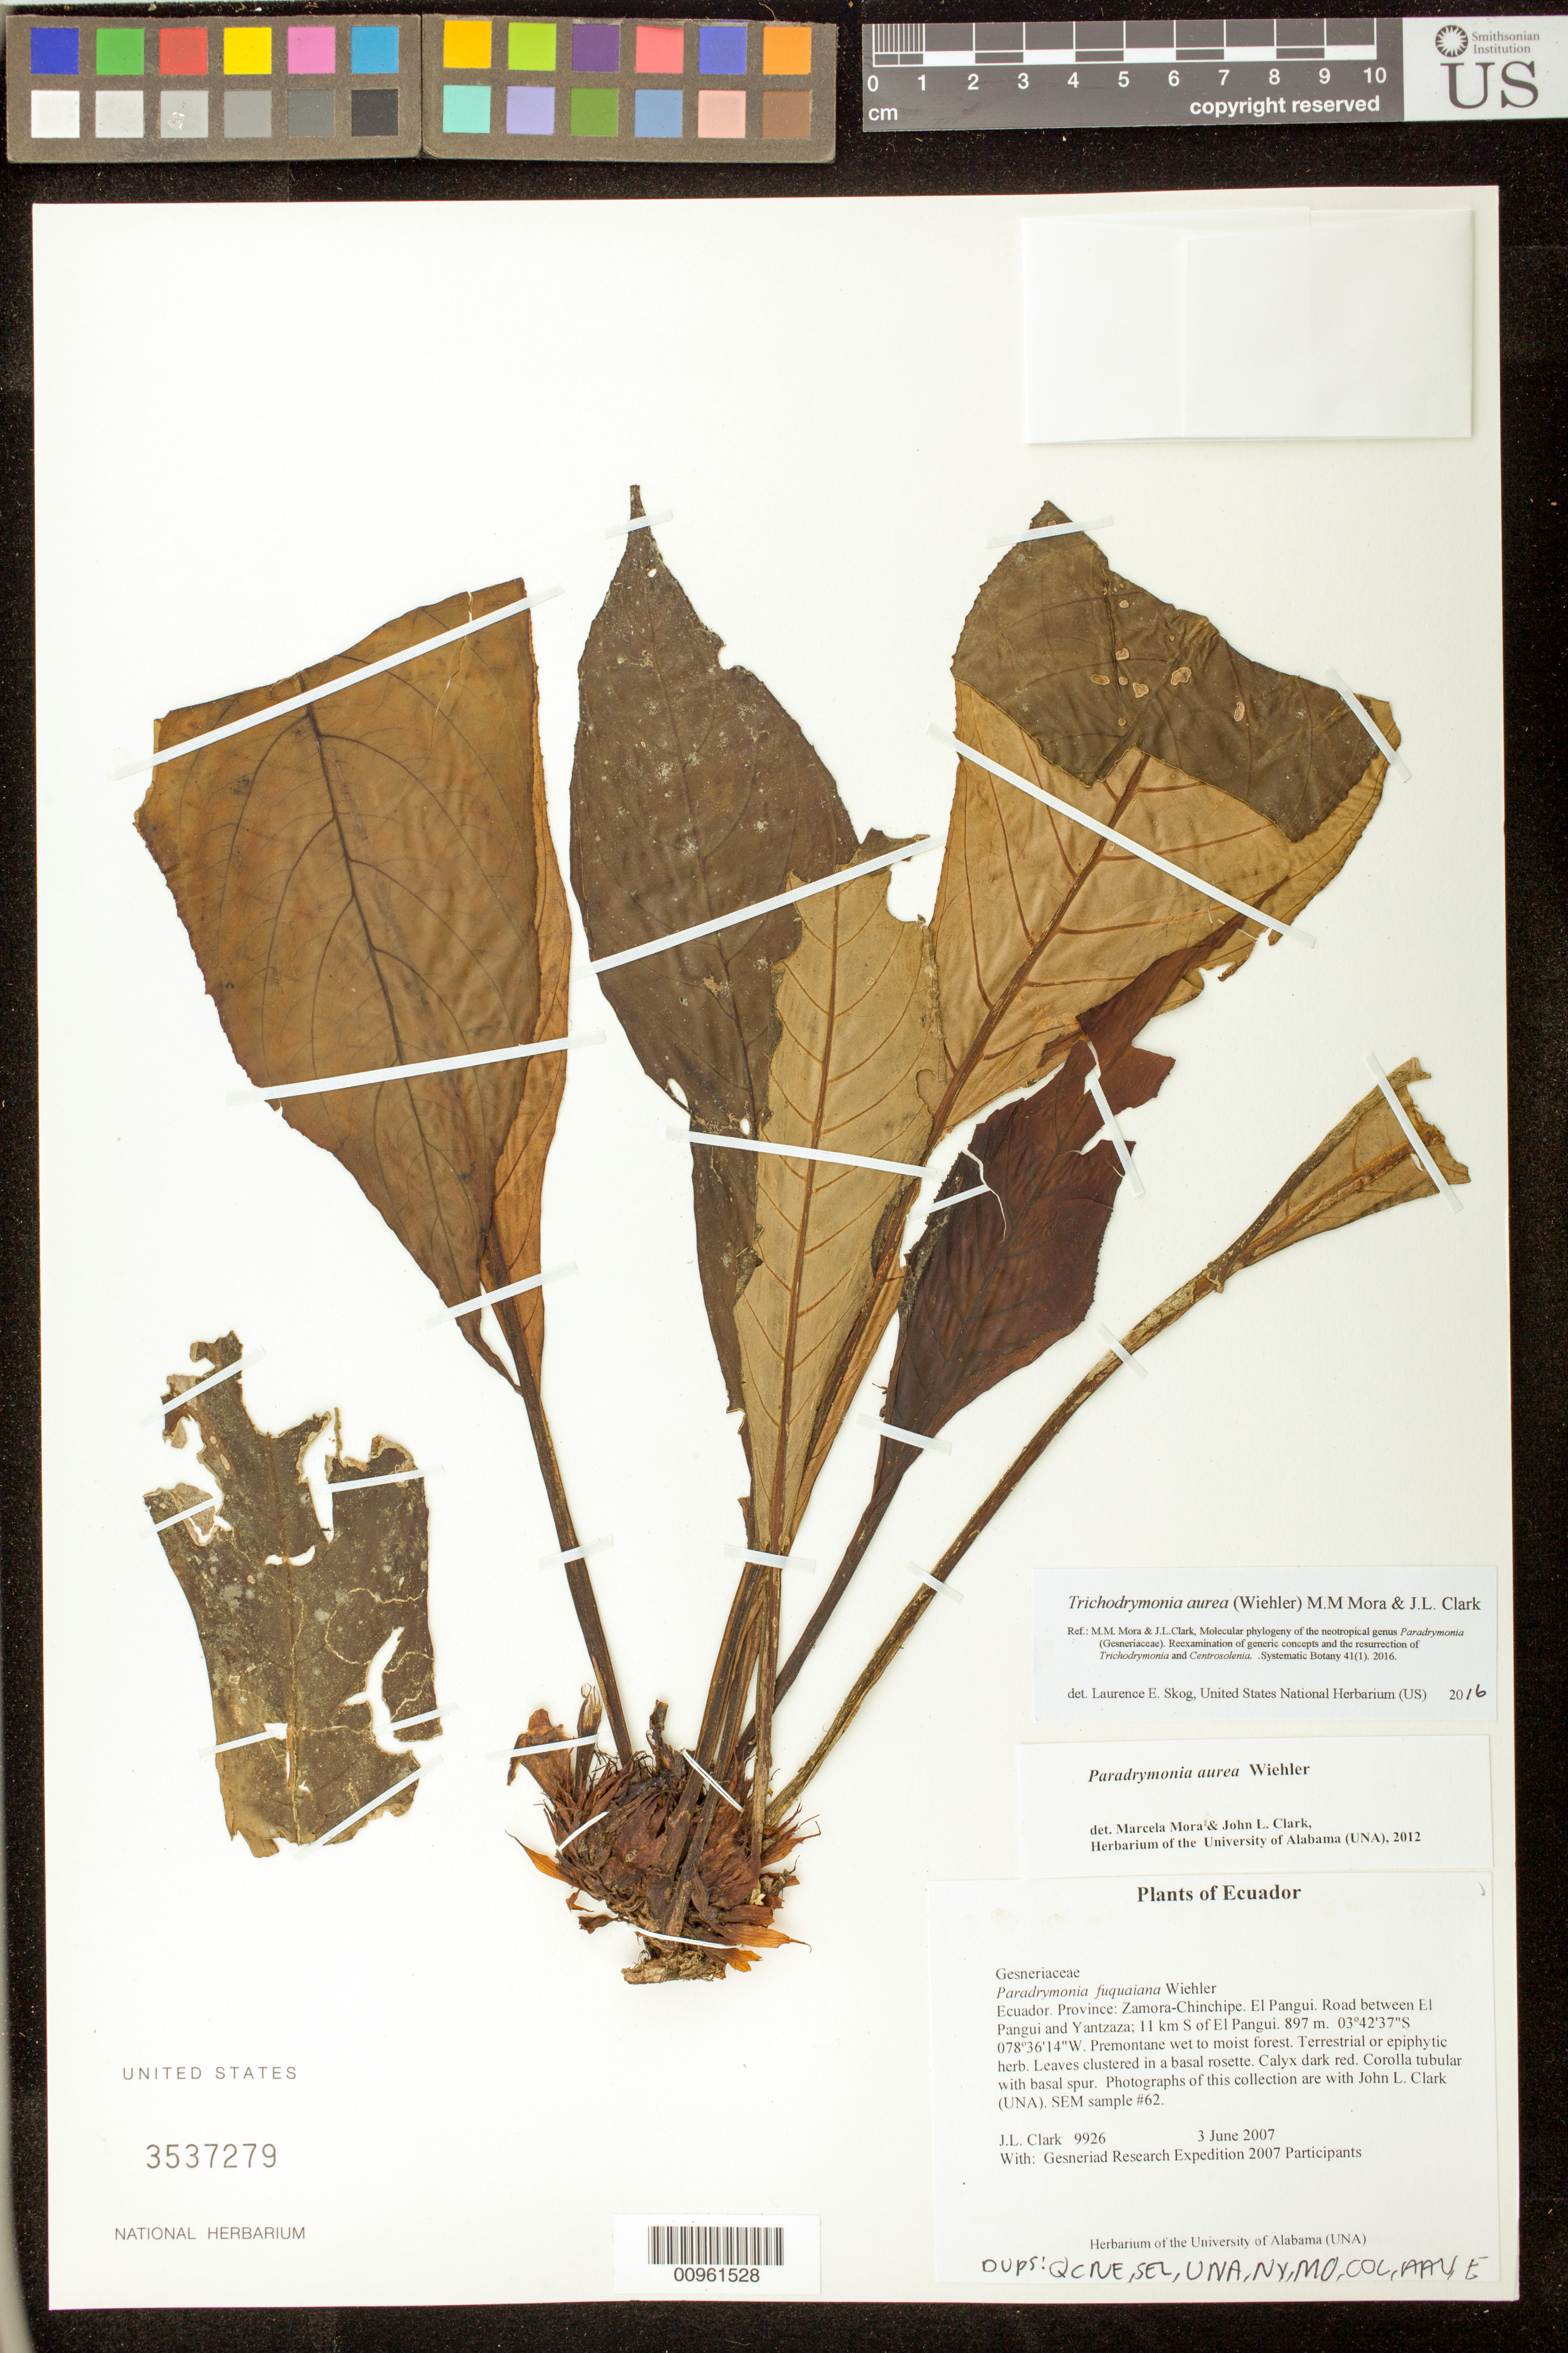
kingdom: Plantae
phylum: Tracheophyta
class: Magnoliopsida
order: Lamiales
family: Gesneriaceae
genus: Trichodrymonia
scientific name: Trichodrymonia aurea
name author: (Wiehler) M.M. Mora & J.L. Clark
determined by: Skog, Laurence E.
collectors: J. L. Clark & Gesneriad Research Expedition 2007 Participants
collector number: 9926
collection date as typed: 03 Jun 2007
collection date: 2007-06-03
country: Ecuador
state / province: Zamora-Chinchipe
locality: El Pangui. Road between El Pangui and Yantzaza; 11 km S of El Pangui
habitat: Premontane wet to moist forest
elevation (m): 897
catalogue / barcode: US 3537279